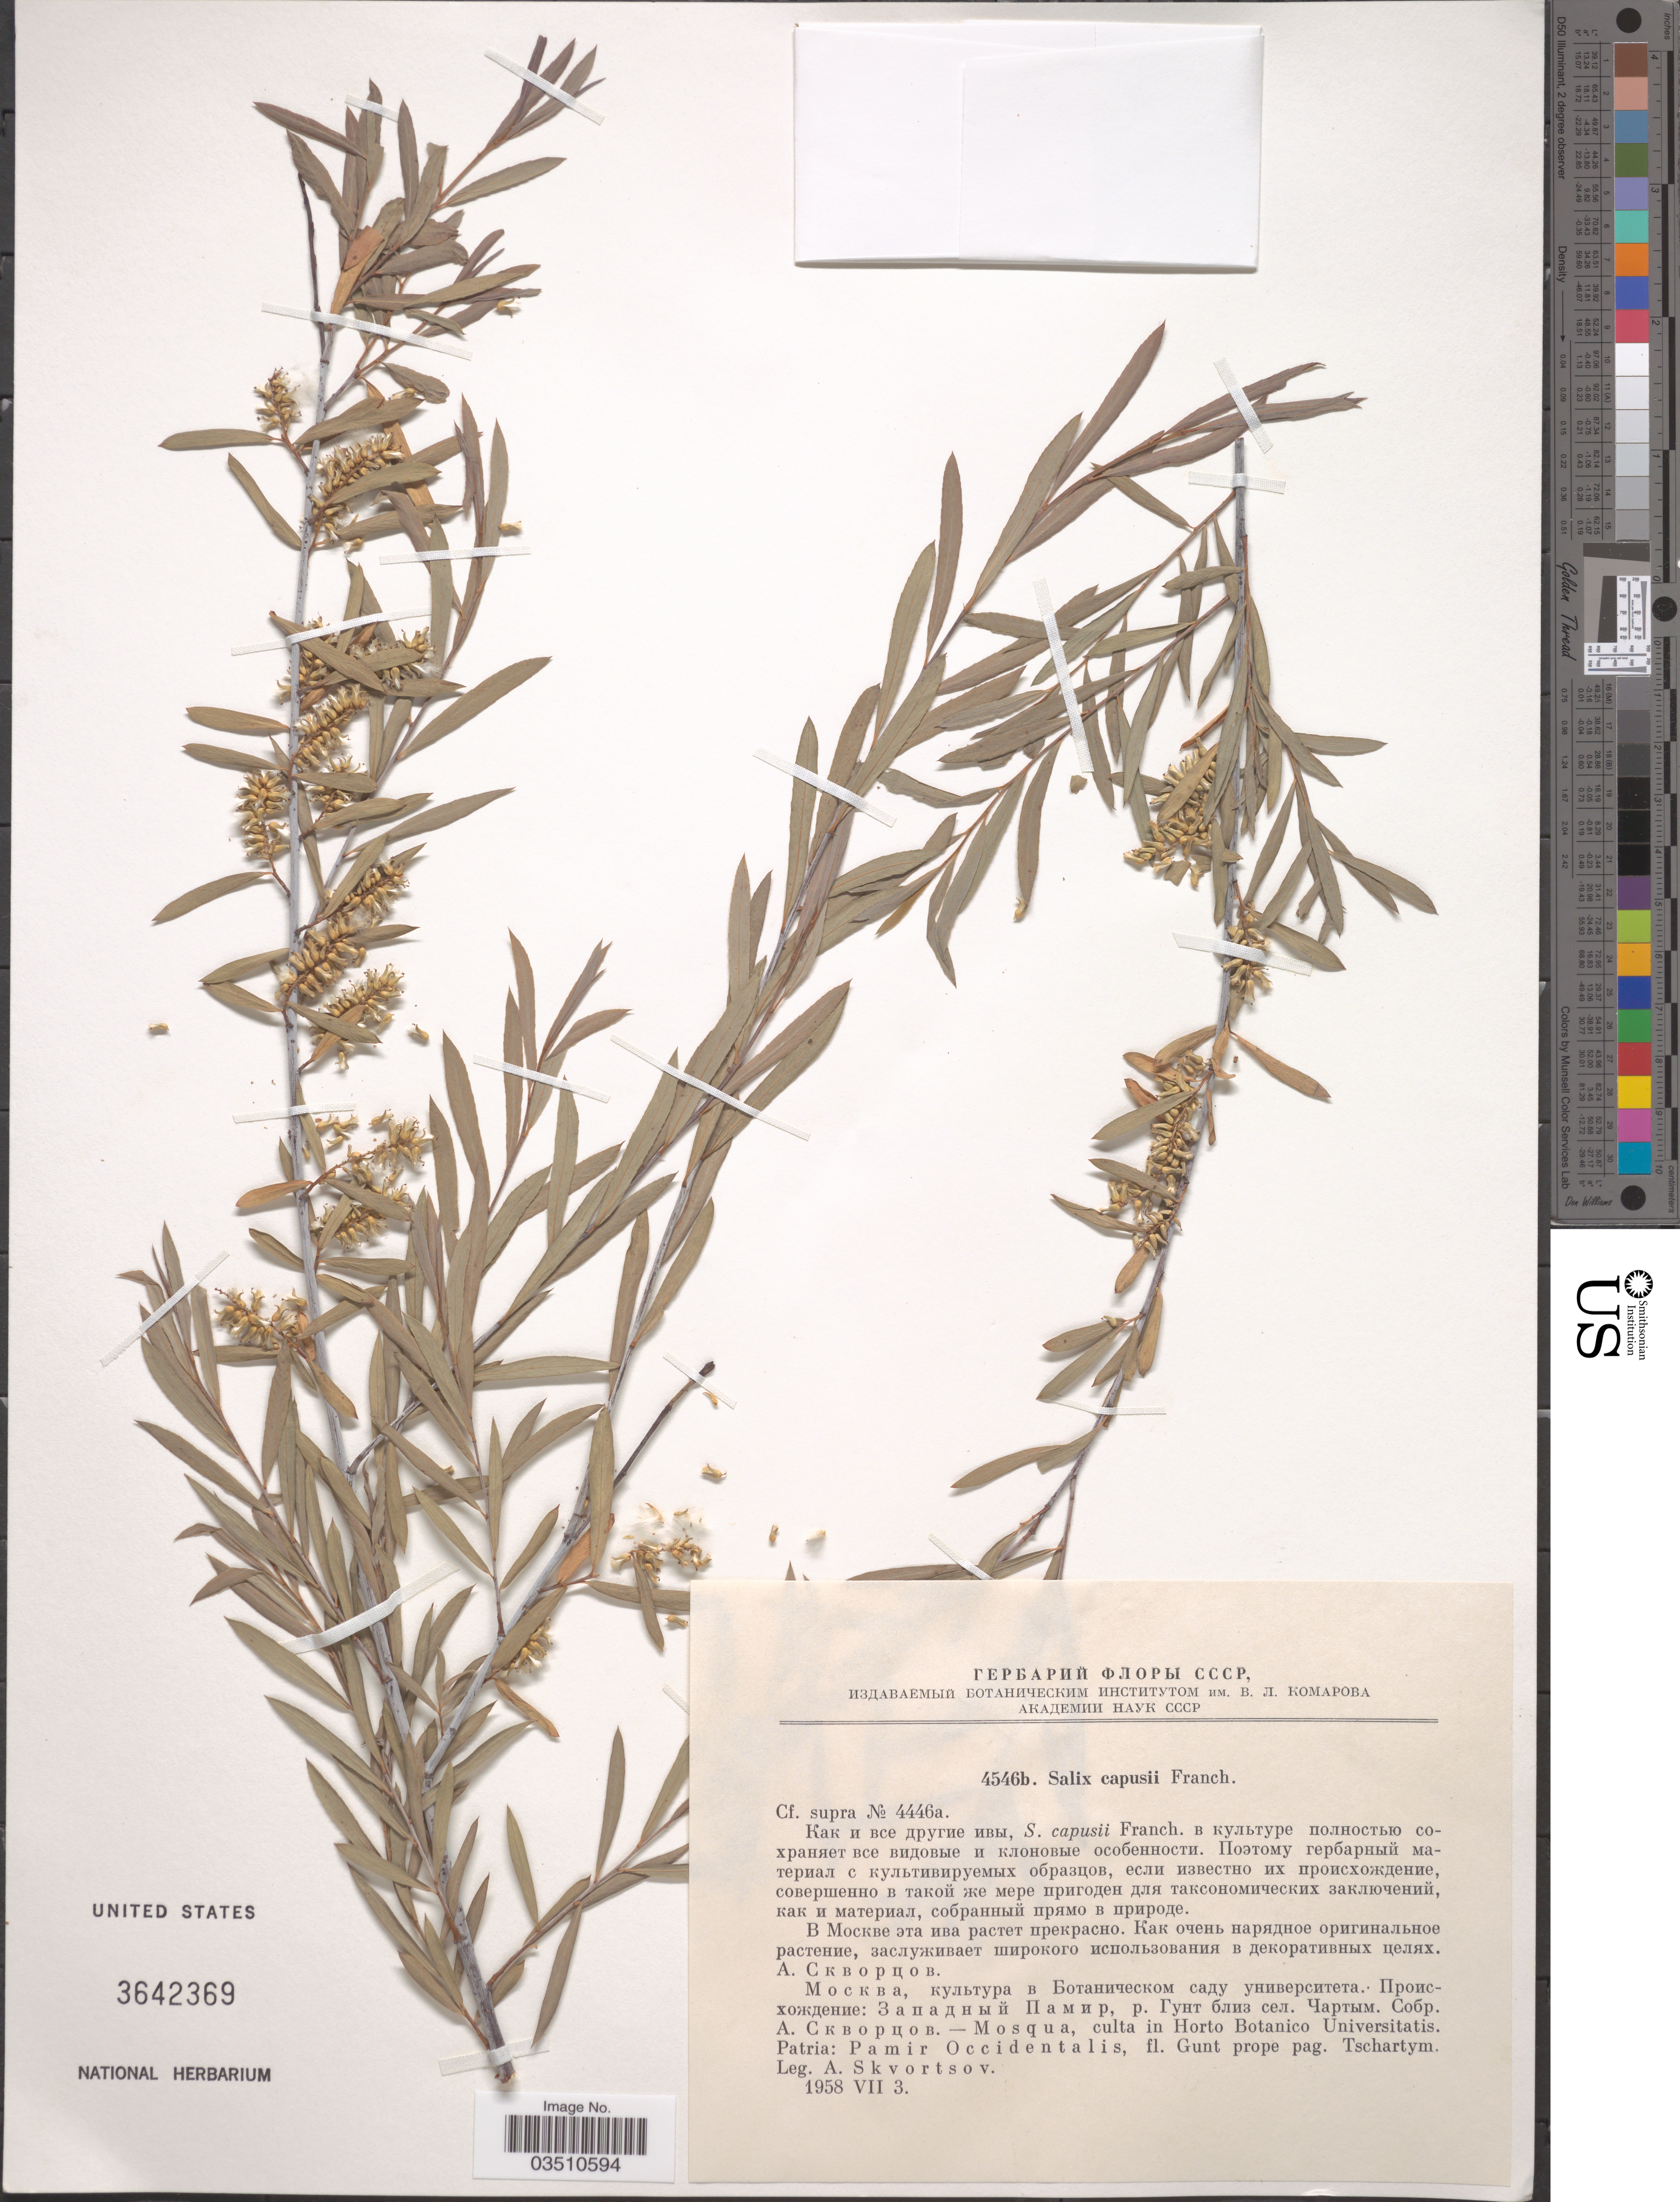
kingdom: Plantae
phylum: Tracheophyta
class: Magnoliopsida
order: Malpighiales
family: Salicaceae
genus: Salix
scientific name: Salix capusii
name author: Franch.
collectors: A. K. Skvortsov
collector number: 4546b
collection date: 1958-07-03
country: Russian Federation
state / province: Moscow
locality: Mosqua, culta in Horto Botanico Universitatis. Patria: Pamir Occidentalis, fl. Gunt prope pag. Tschartym.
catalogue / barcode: US 3642369